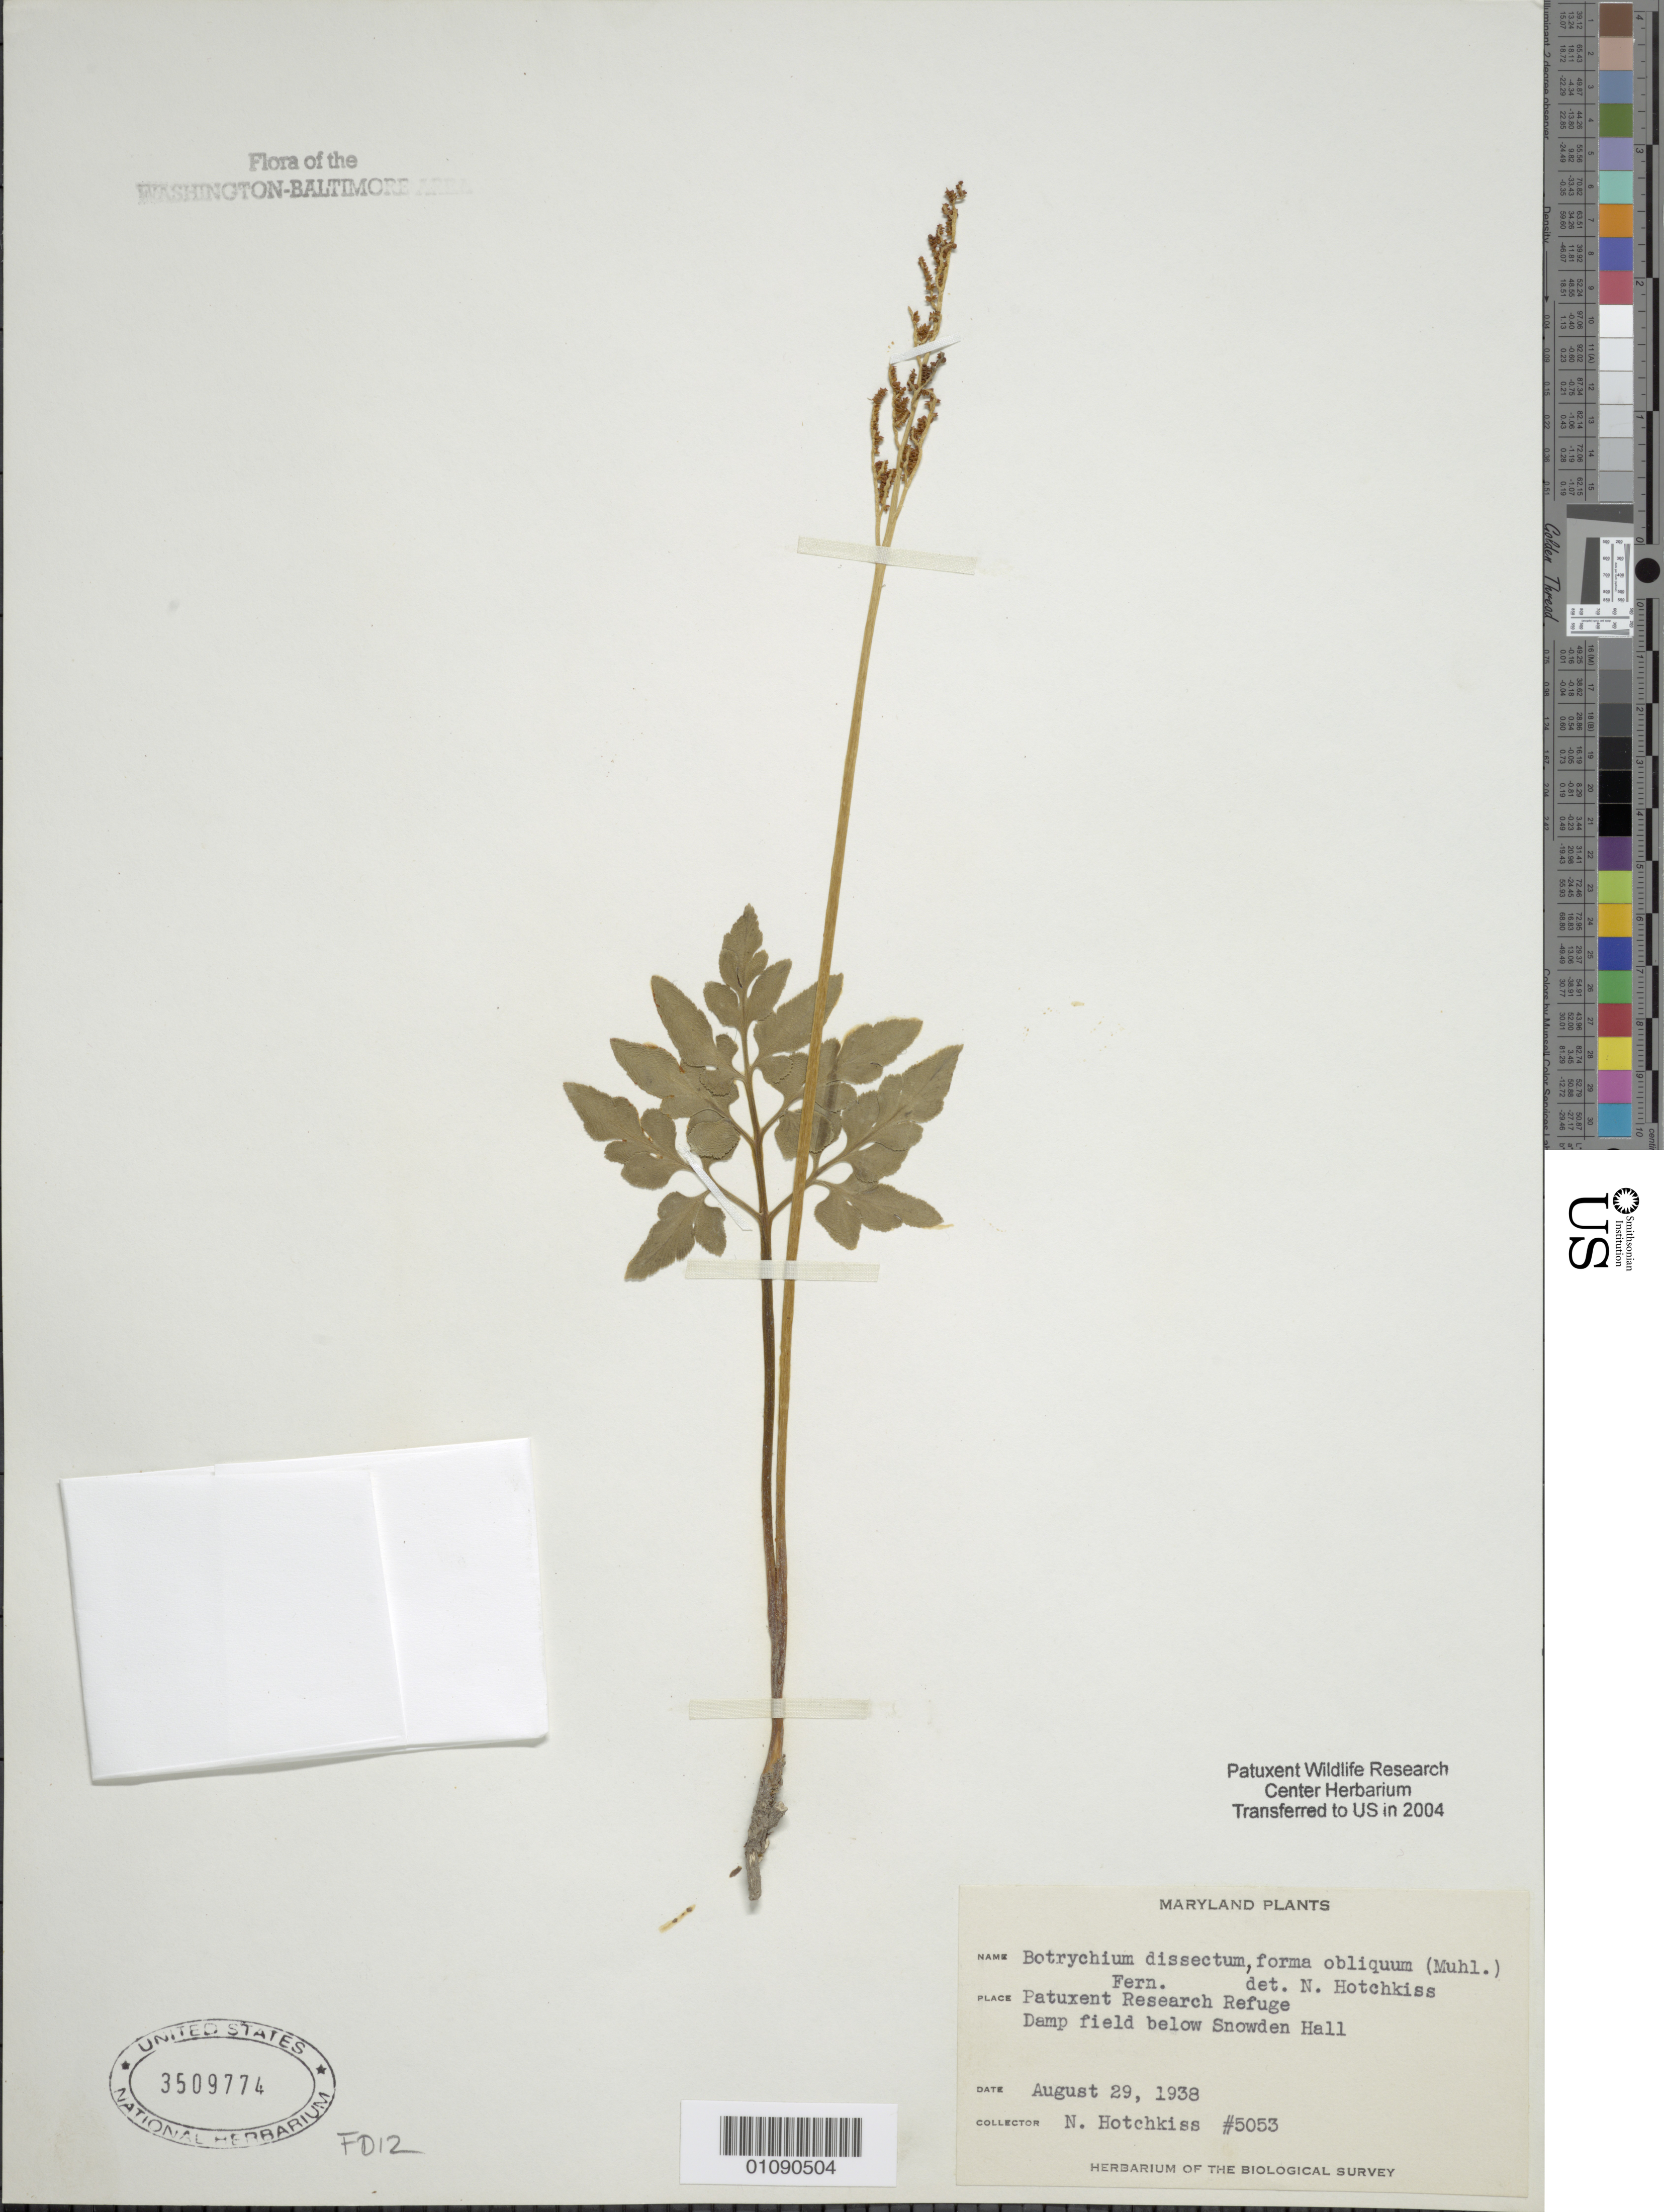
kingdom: Plantae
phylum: Tracheophyta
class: Polypodiopsida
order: Ophioglossales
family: Ophioglossaceae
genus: Botrychium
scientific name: Botrychium dissectum var. obliquum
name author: Clute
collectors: N. Hotchkiss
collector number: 5053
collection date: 1938-08-29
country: United States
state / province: Maryland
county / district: Prince George's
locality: Patuxent Wildlife Refuge below Snowden Hall.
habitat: Damp field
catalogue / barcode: US 3509774